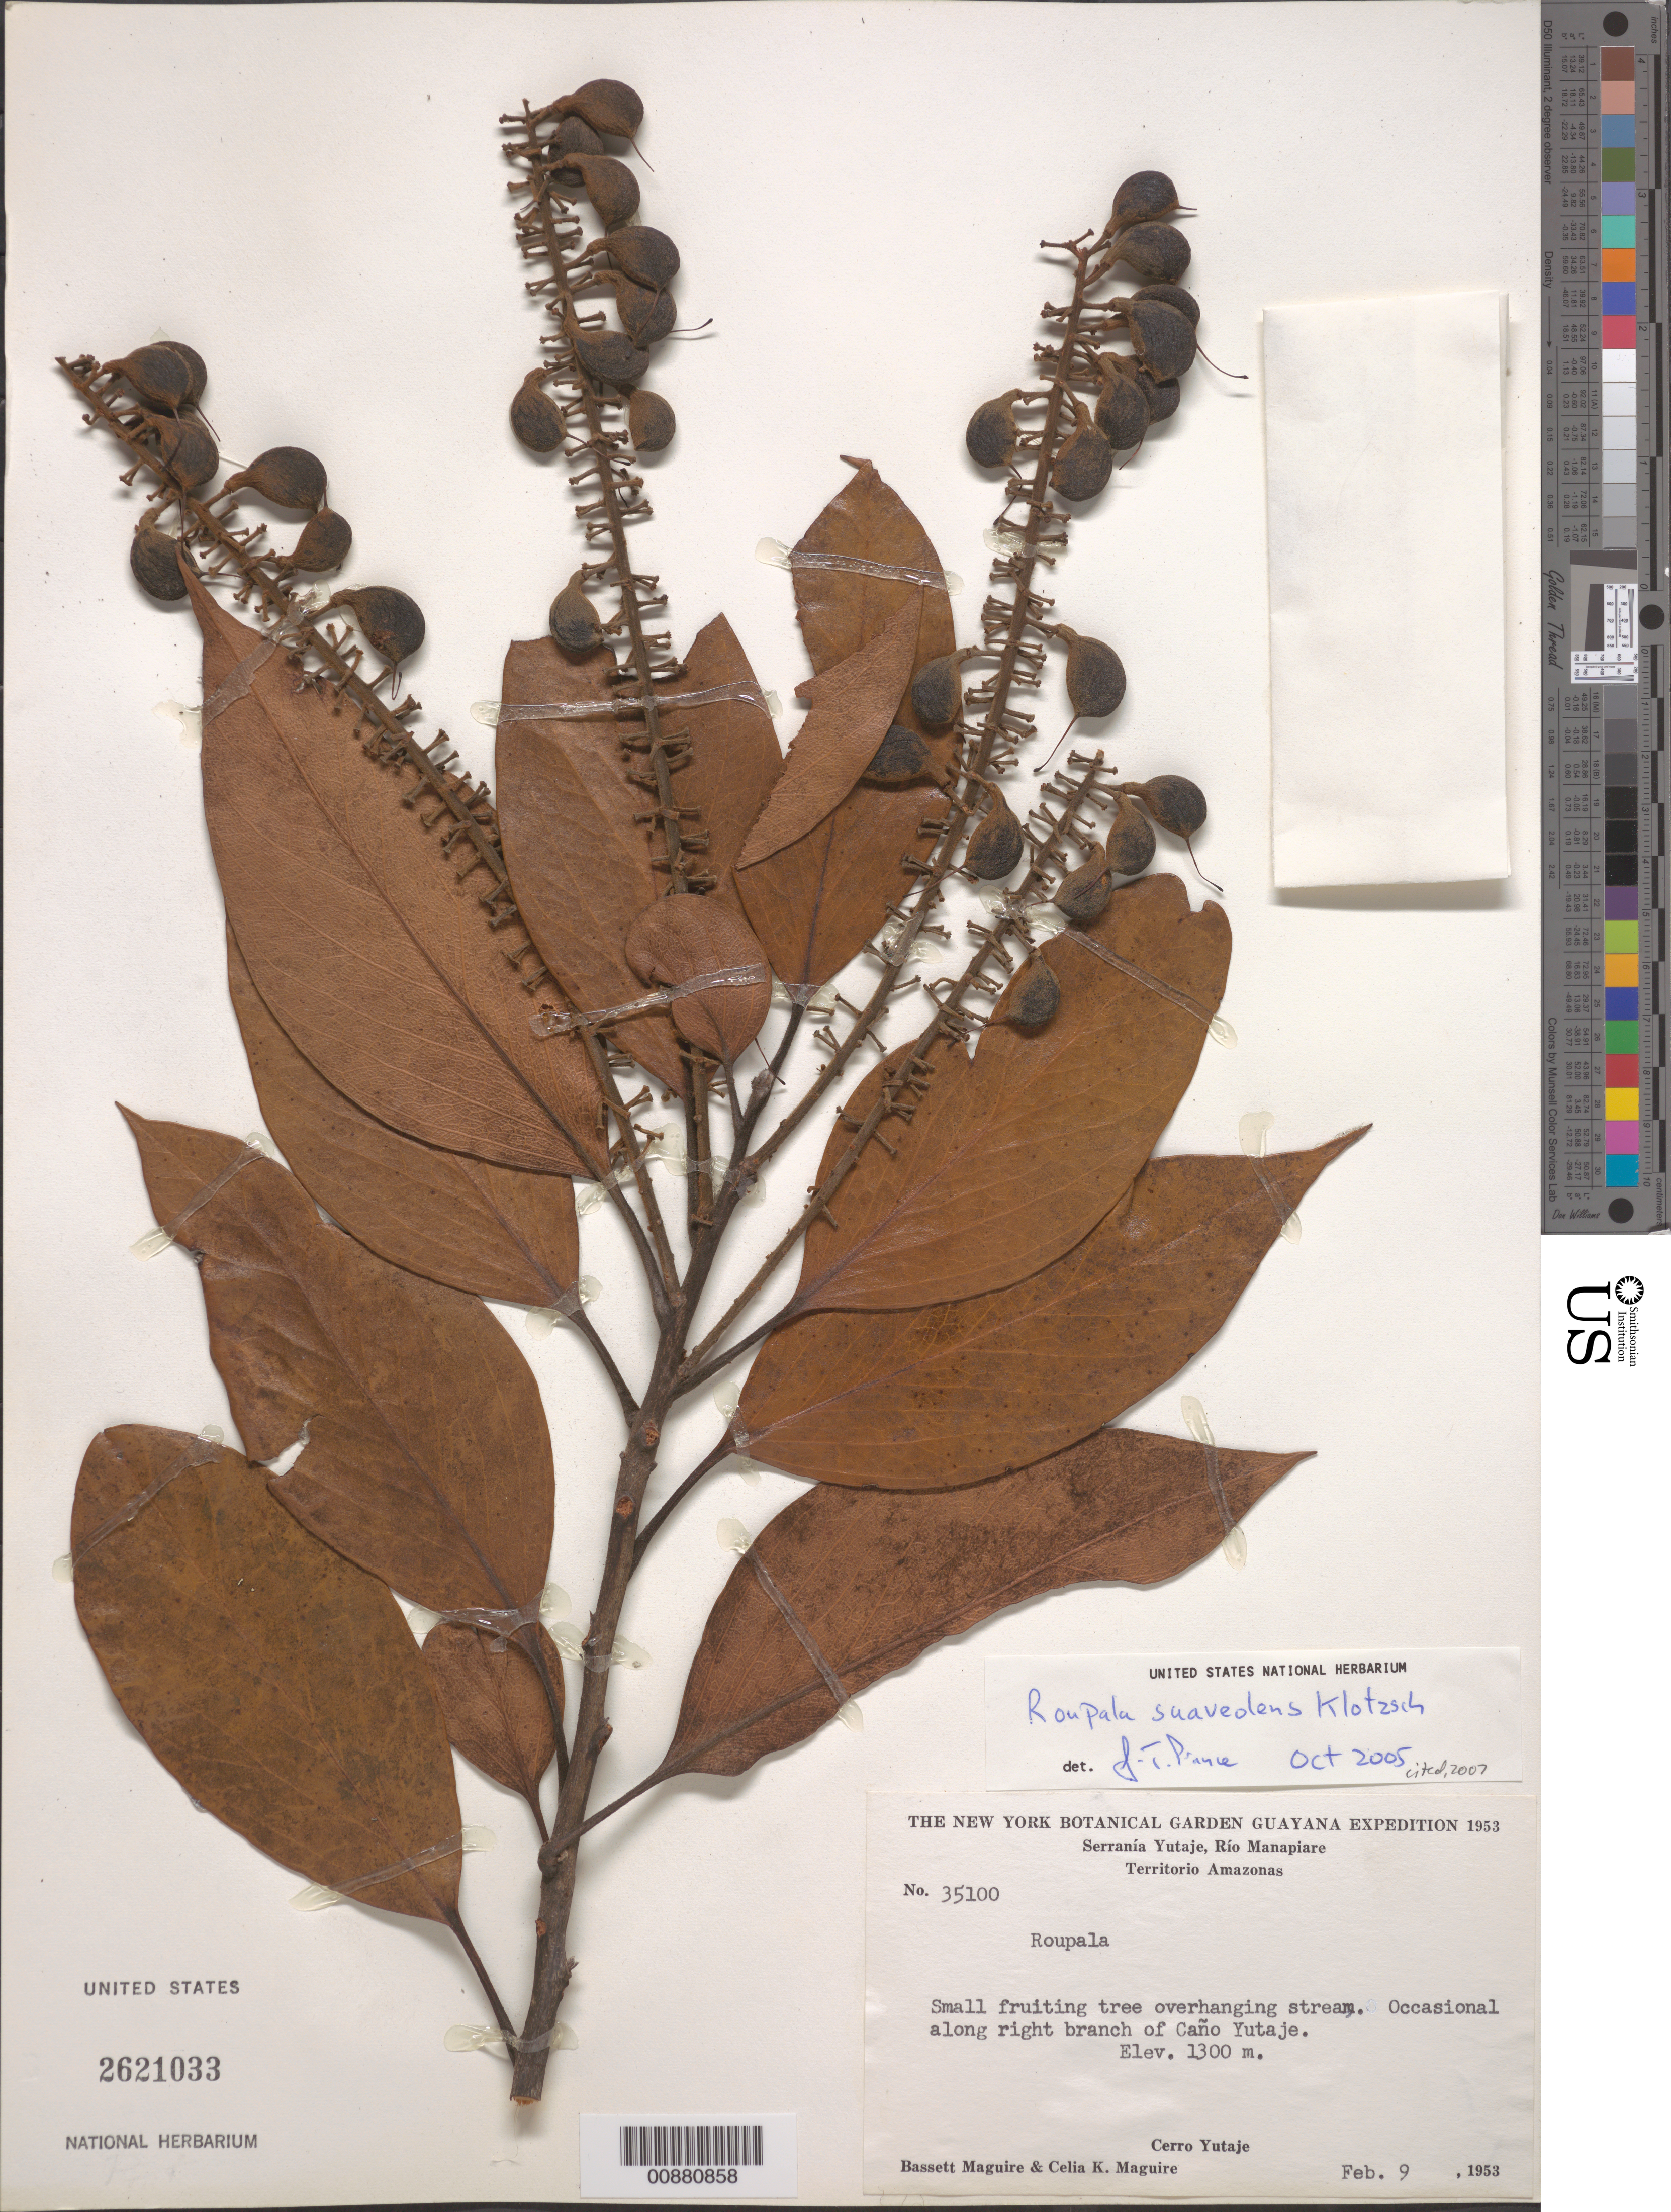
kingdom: Plantae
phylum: Tracheophyta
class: Magnoliopsida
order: Proteales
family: Proteaceae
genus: Roupala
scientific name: Roupala suaveolens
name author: Klotzsch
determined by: Prance, G. T.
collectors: B. Maguire & C. K. Maguire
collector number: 35100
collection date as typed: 9-Feb-53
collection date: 1953-02-09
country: Venezuela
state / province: Amazonas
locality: Serranía Yutajé, Caño Yutajé, Río Manapiare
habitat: Branch of caño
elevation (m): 1300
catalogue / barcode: US 2621033